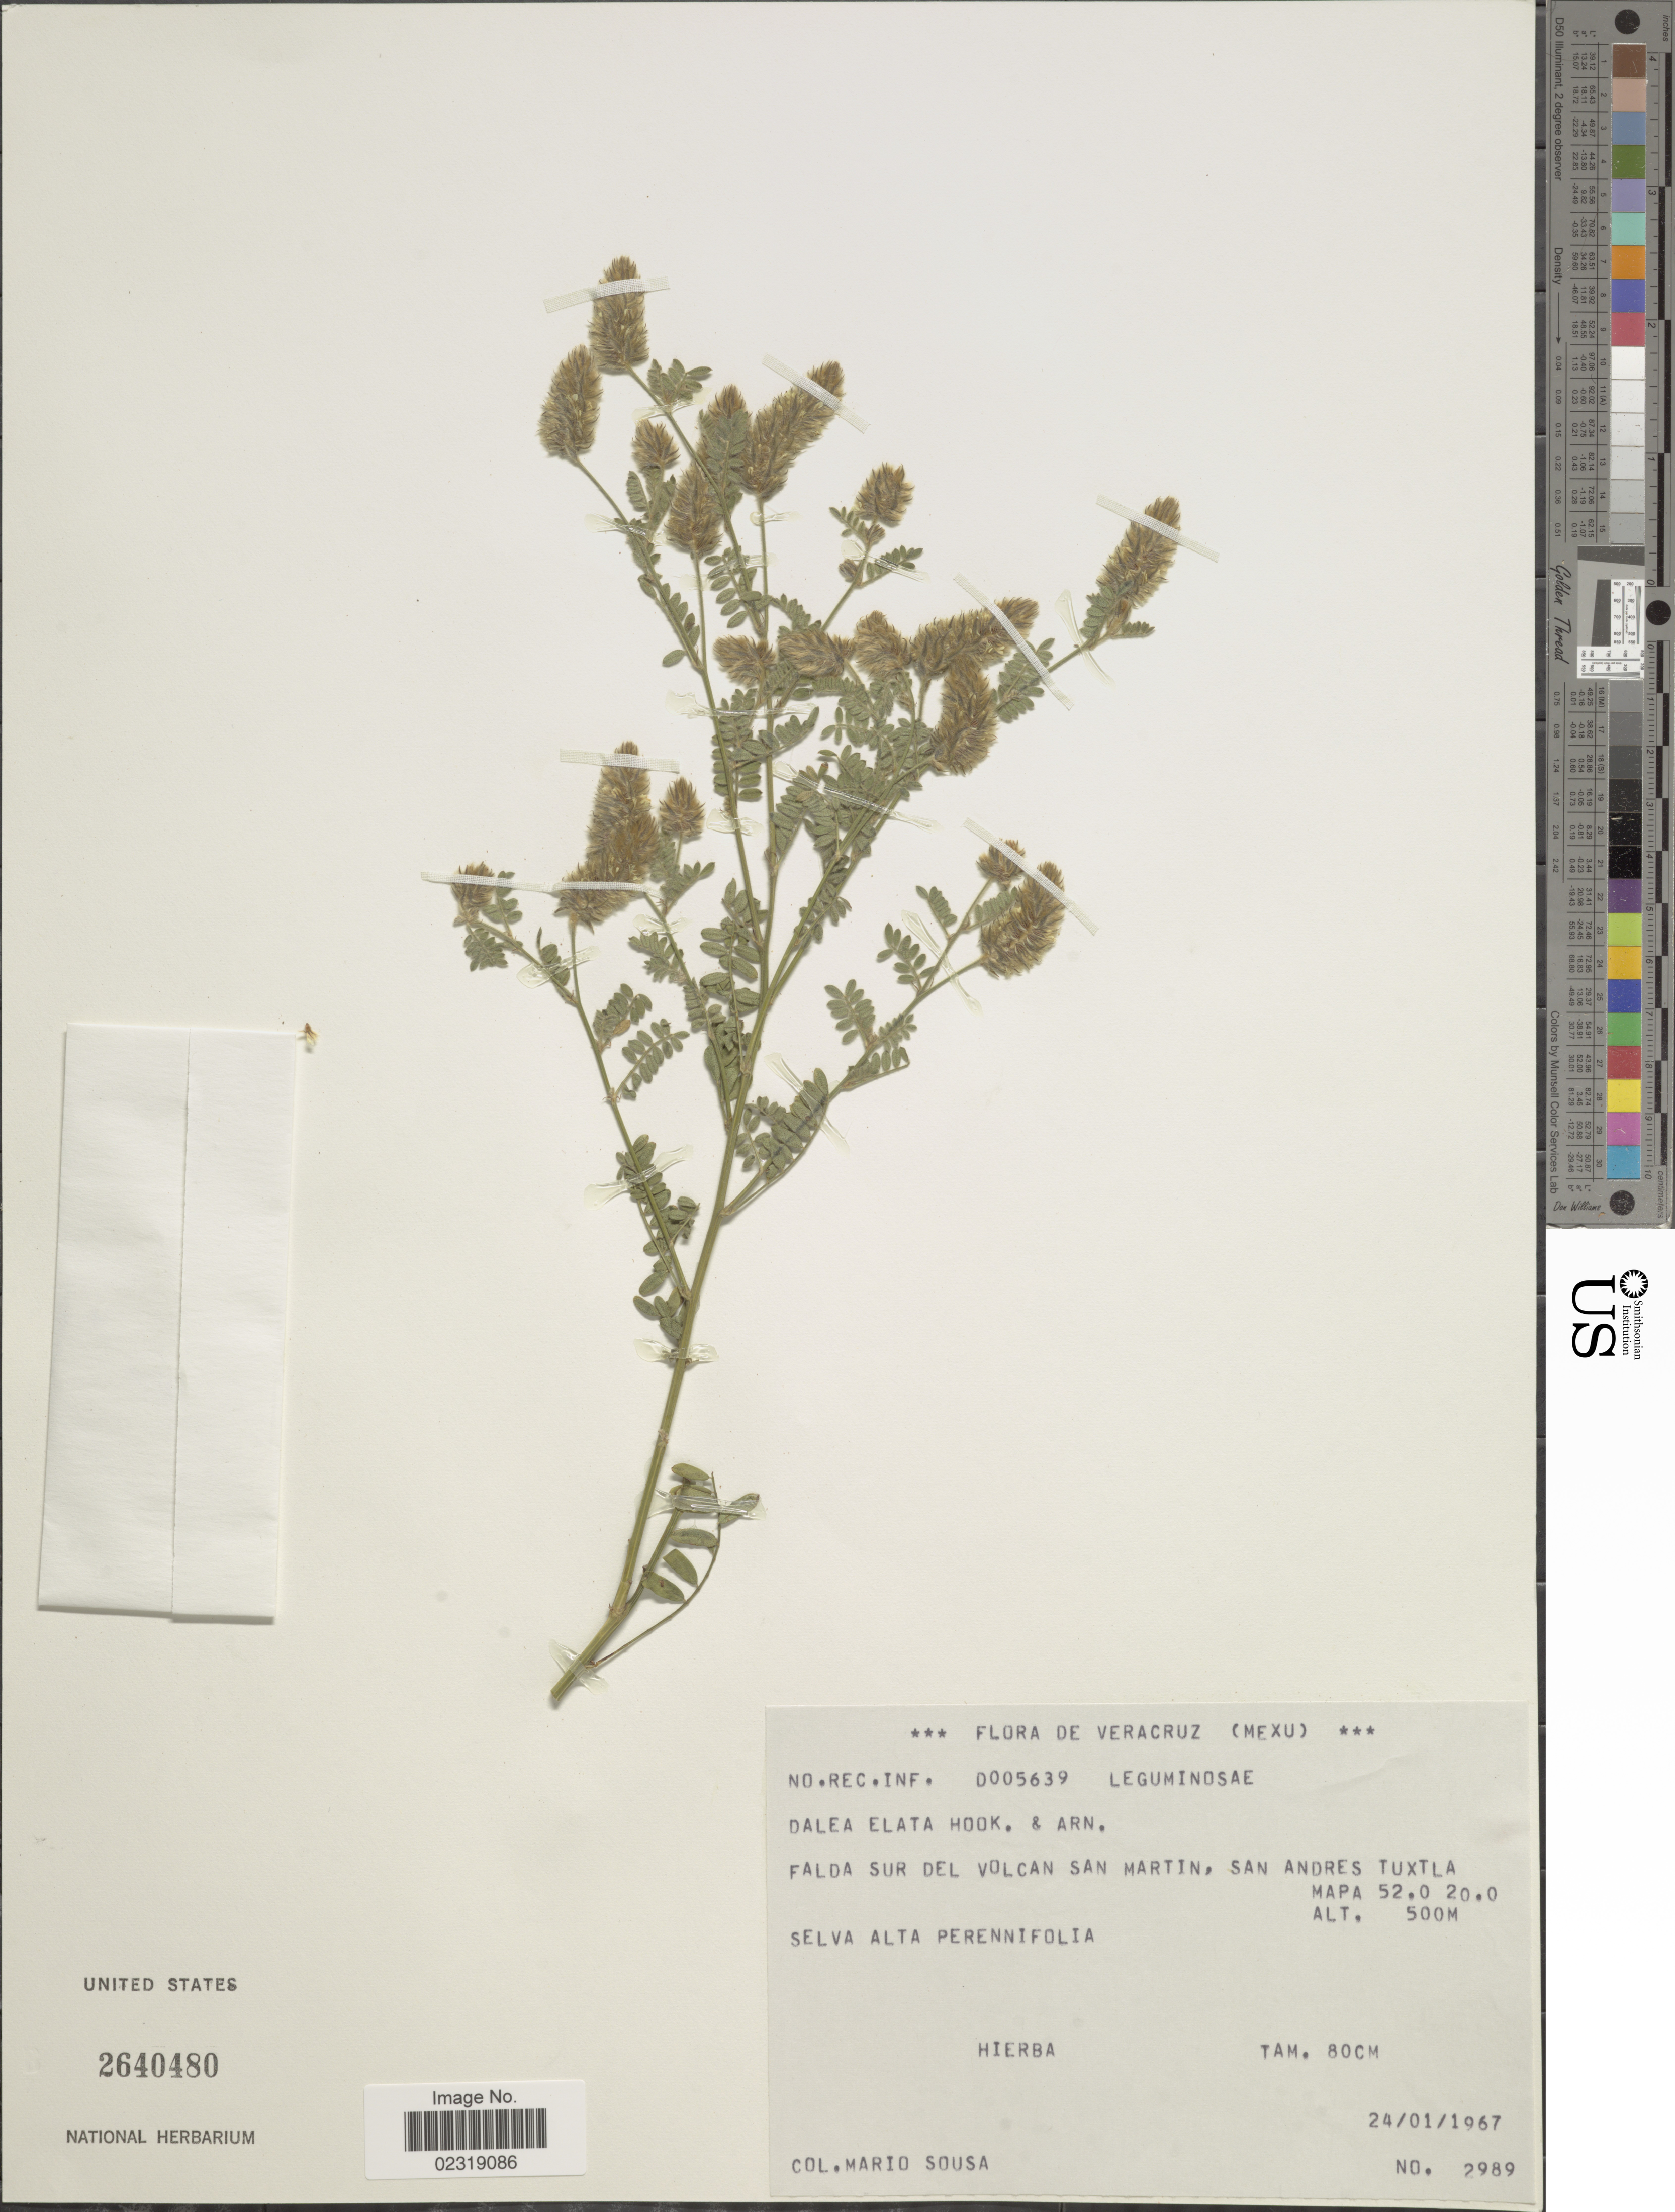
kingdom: Plantae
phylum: Tracheophyta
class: Magnoliopsida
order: Fabales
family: Fabaceae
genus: Dalea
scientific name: Dalea elata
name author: Hook. & Arn.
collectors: M. Sousa S.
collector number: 2989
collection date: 1967-01-24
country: Mexico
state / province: Veracruz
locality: Veracruz (Mexu). falda Sur del Volcan San Martin, San San Andres Tuxtla.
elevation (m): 500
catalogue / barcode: US 2640480